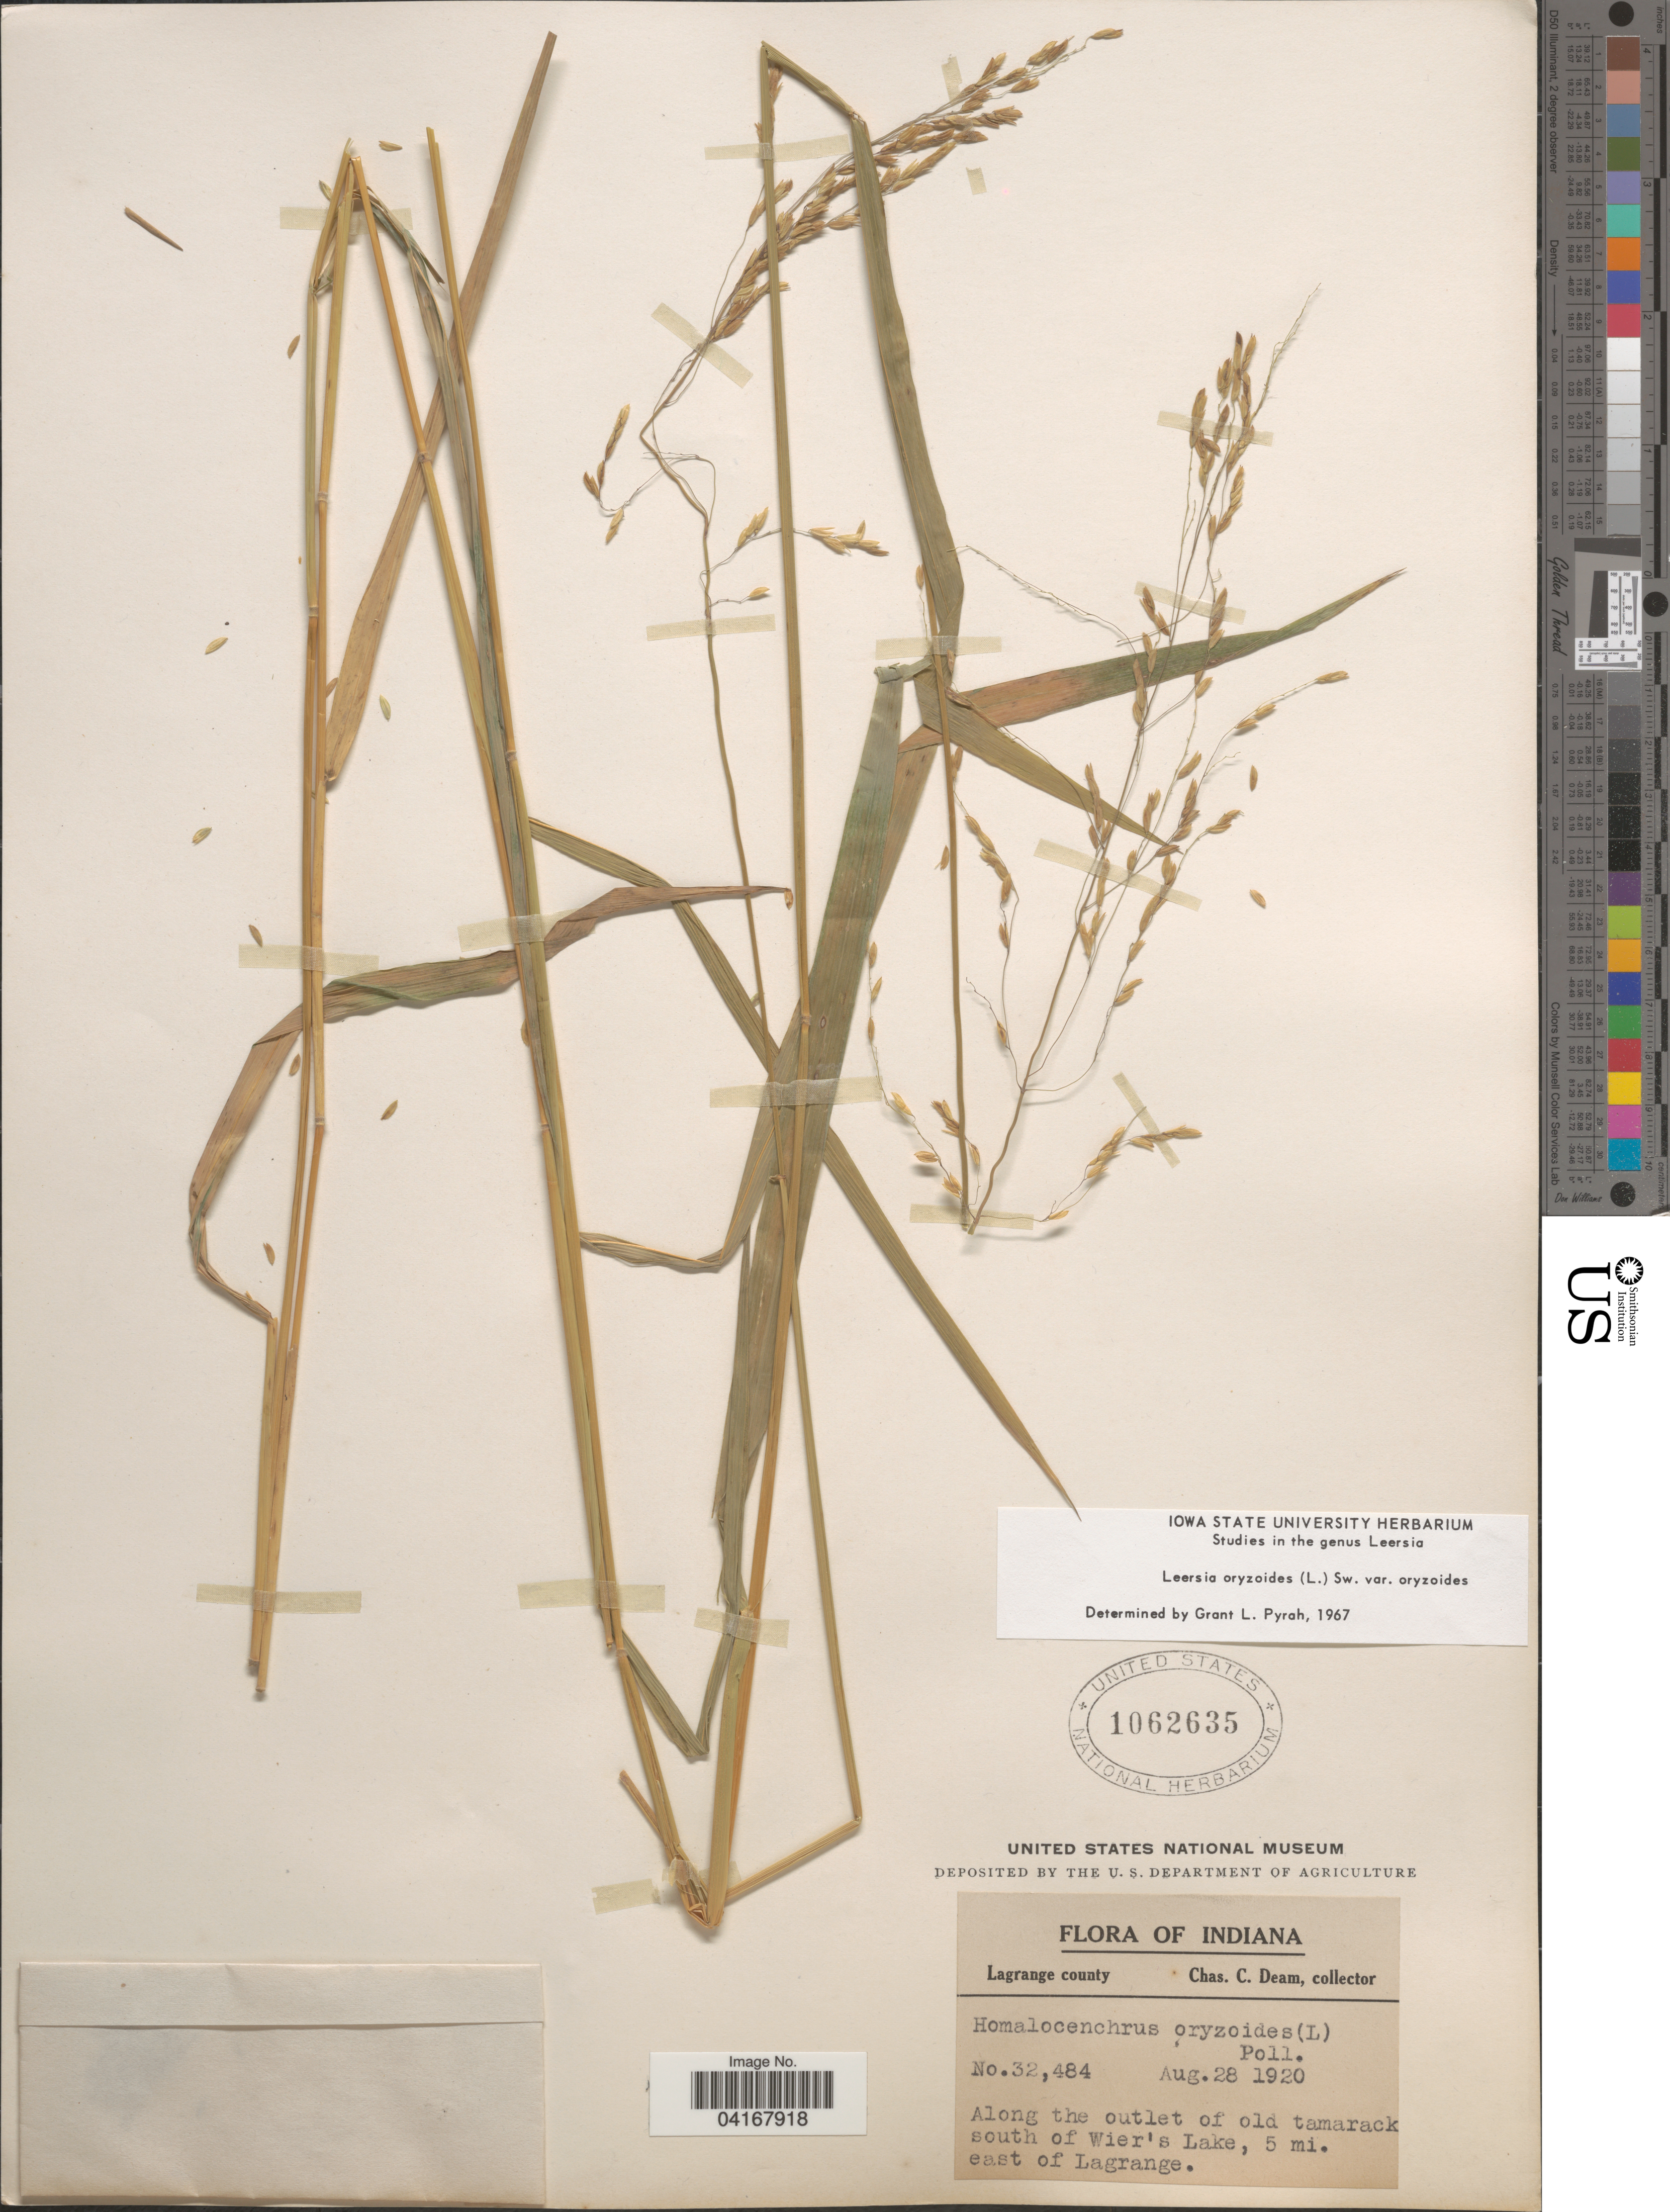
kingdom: Plantae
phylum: Tracheophyta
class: Liliopsida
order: Poales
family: Poaceae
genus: Leersia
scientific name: Leersia oryzoides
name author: (L.) Sw.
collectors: C. C. Deam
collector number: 32484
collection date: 1920-08-28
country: United States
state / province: Indiana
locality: Lagrange county. Along the outlet of old Tamarack south of Wier's Lake, 5 mi. east of Lagrange.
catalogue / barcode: US 1062635